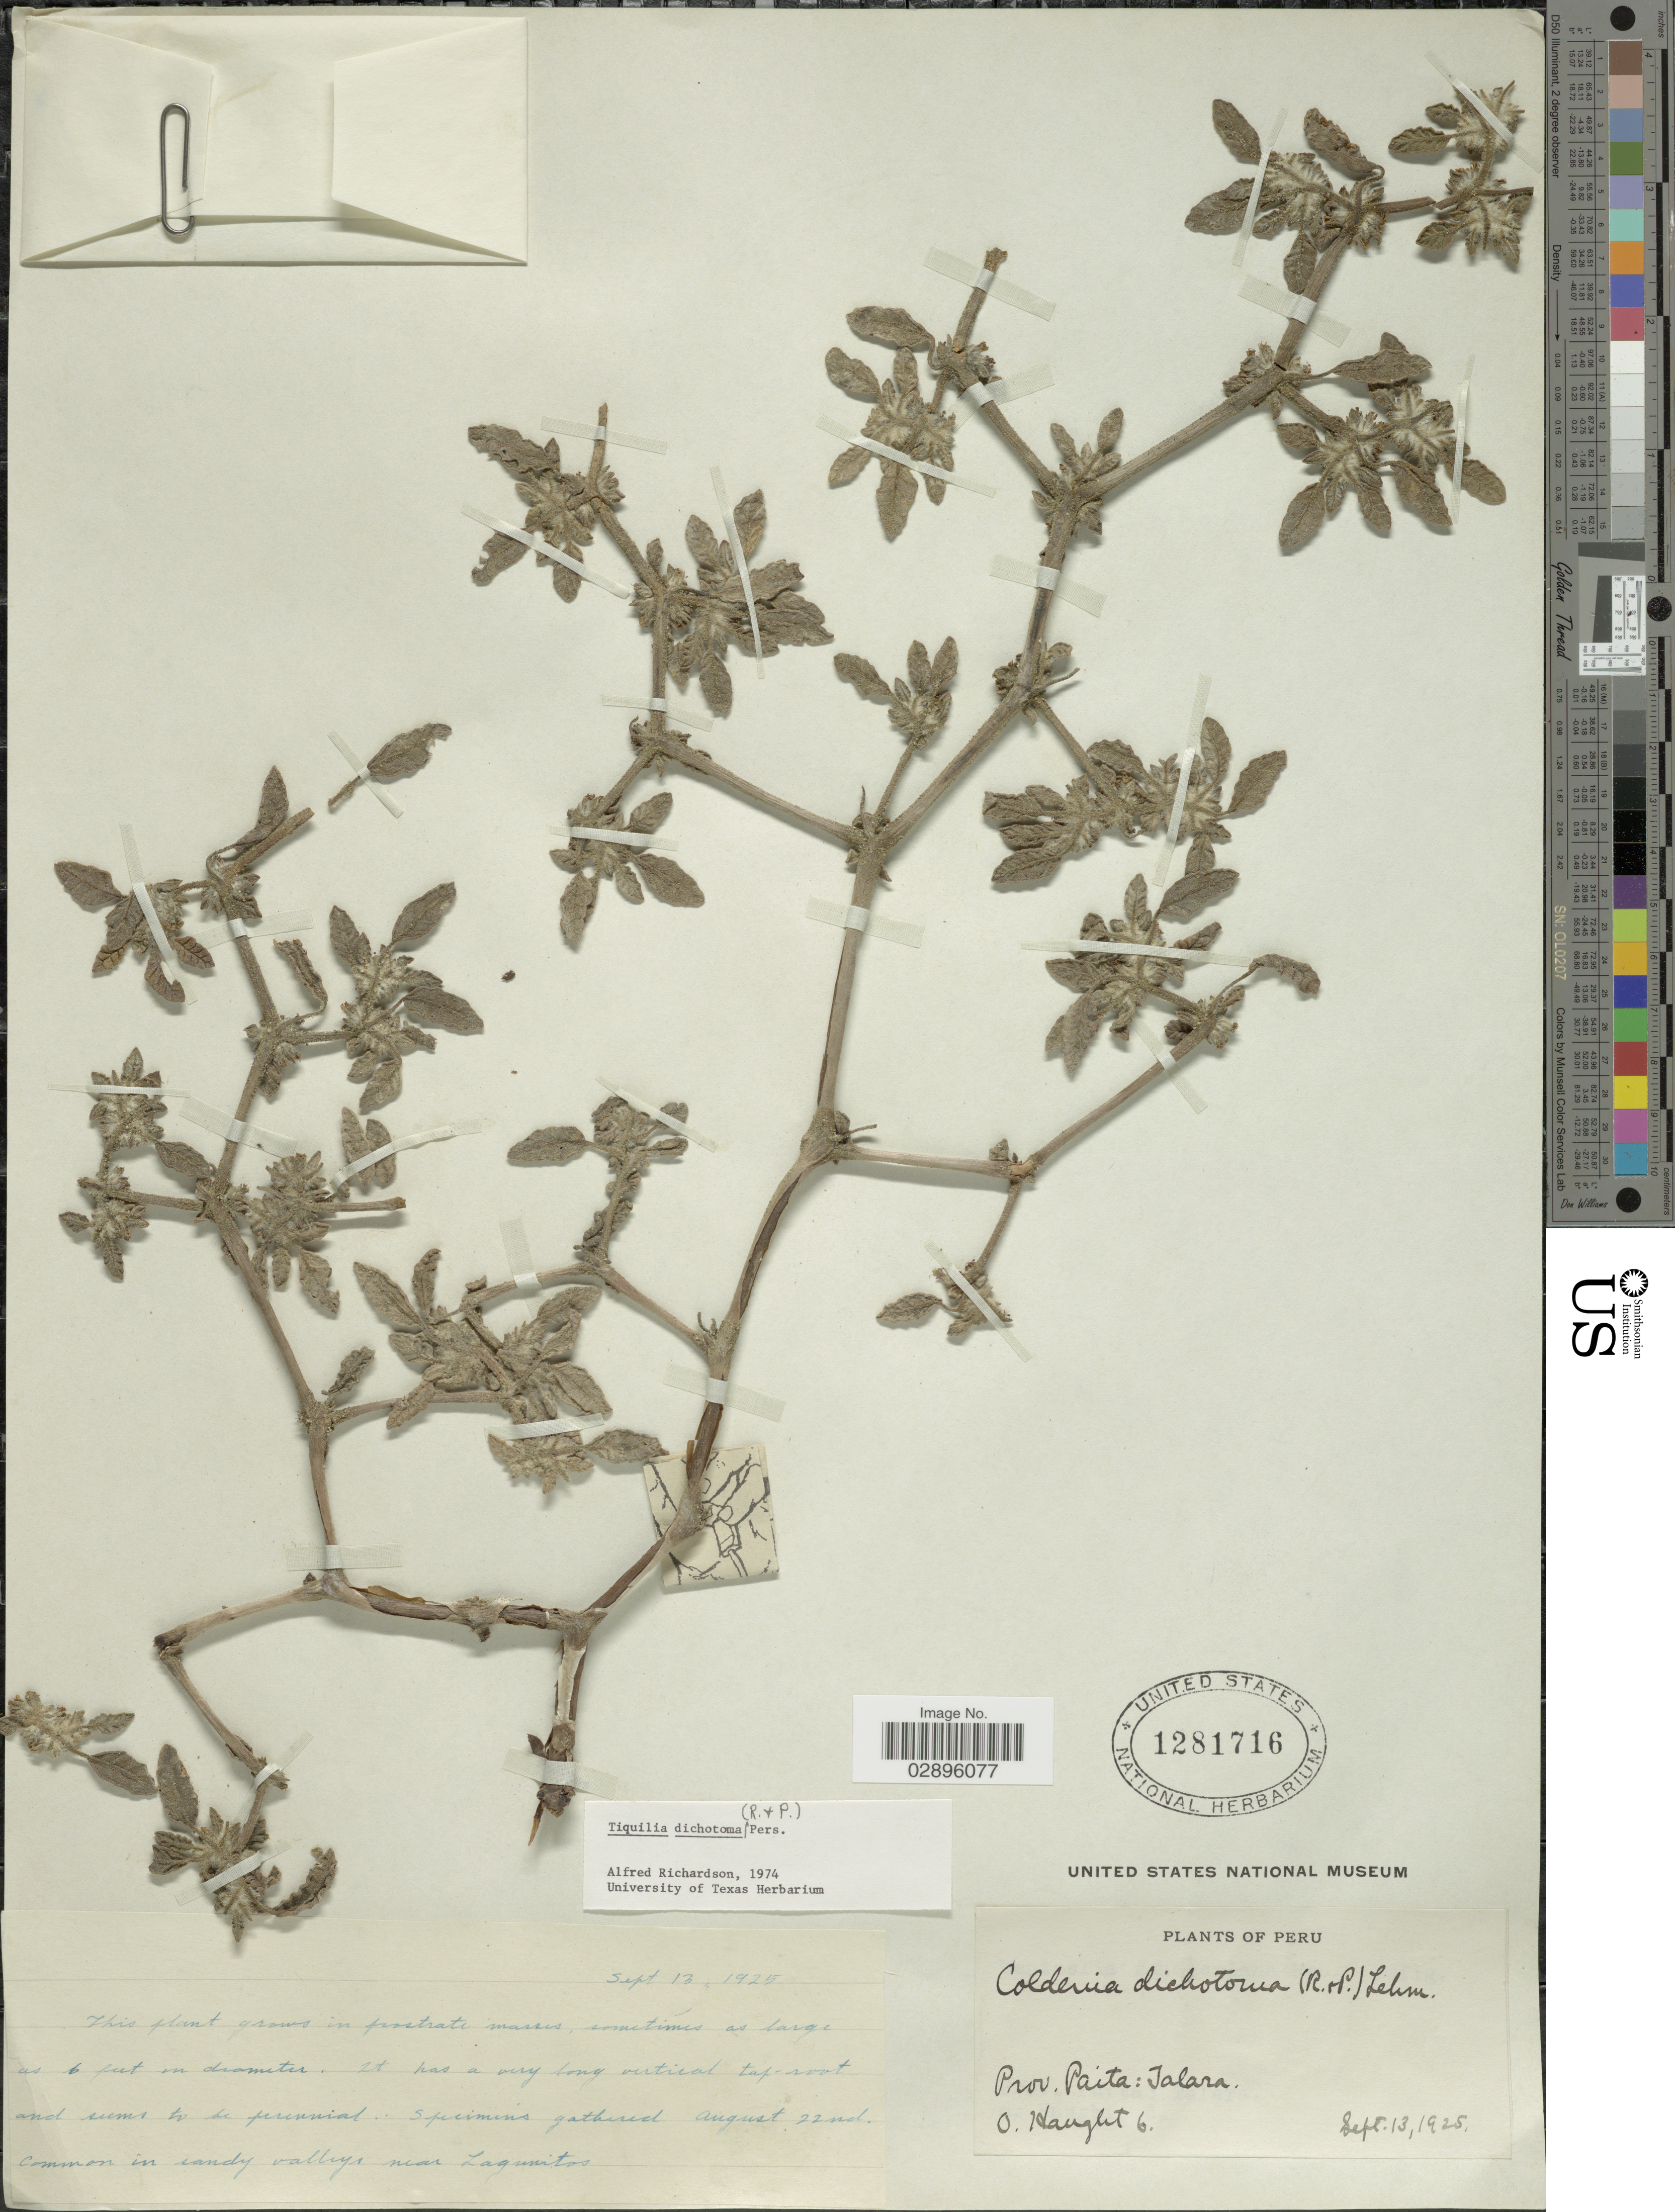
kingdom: Plantae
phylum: Tracheophyta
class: Magnoliopsida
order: Boraginales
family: Ehretiaceae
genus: Tiquilia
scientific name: Tiquilia dichotoma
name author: (Ruiz & Pav.) Pers.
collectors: O. Haught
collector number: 6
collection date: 1925-09-13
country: Peru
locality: Prov. Paita: Talara. Common in sandy valleys near Lagunitos.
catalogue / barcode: US 1281716